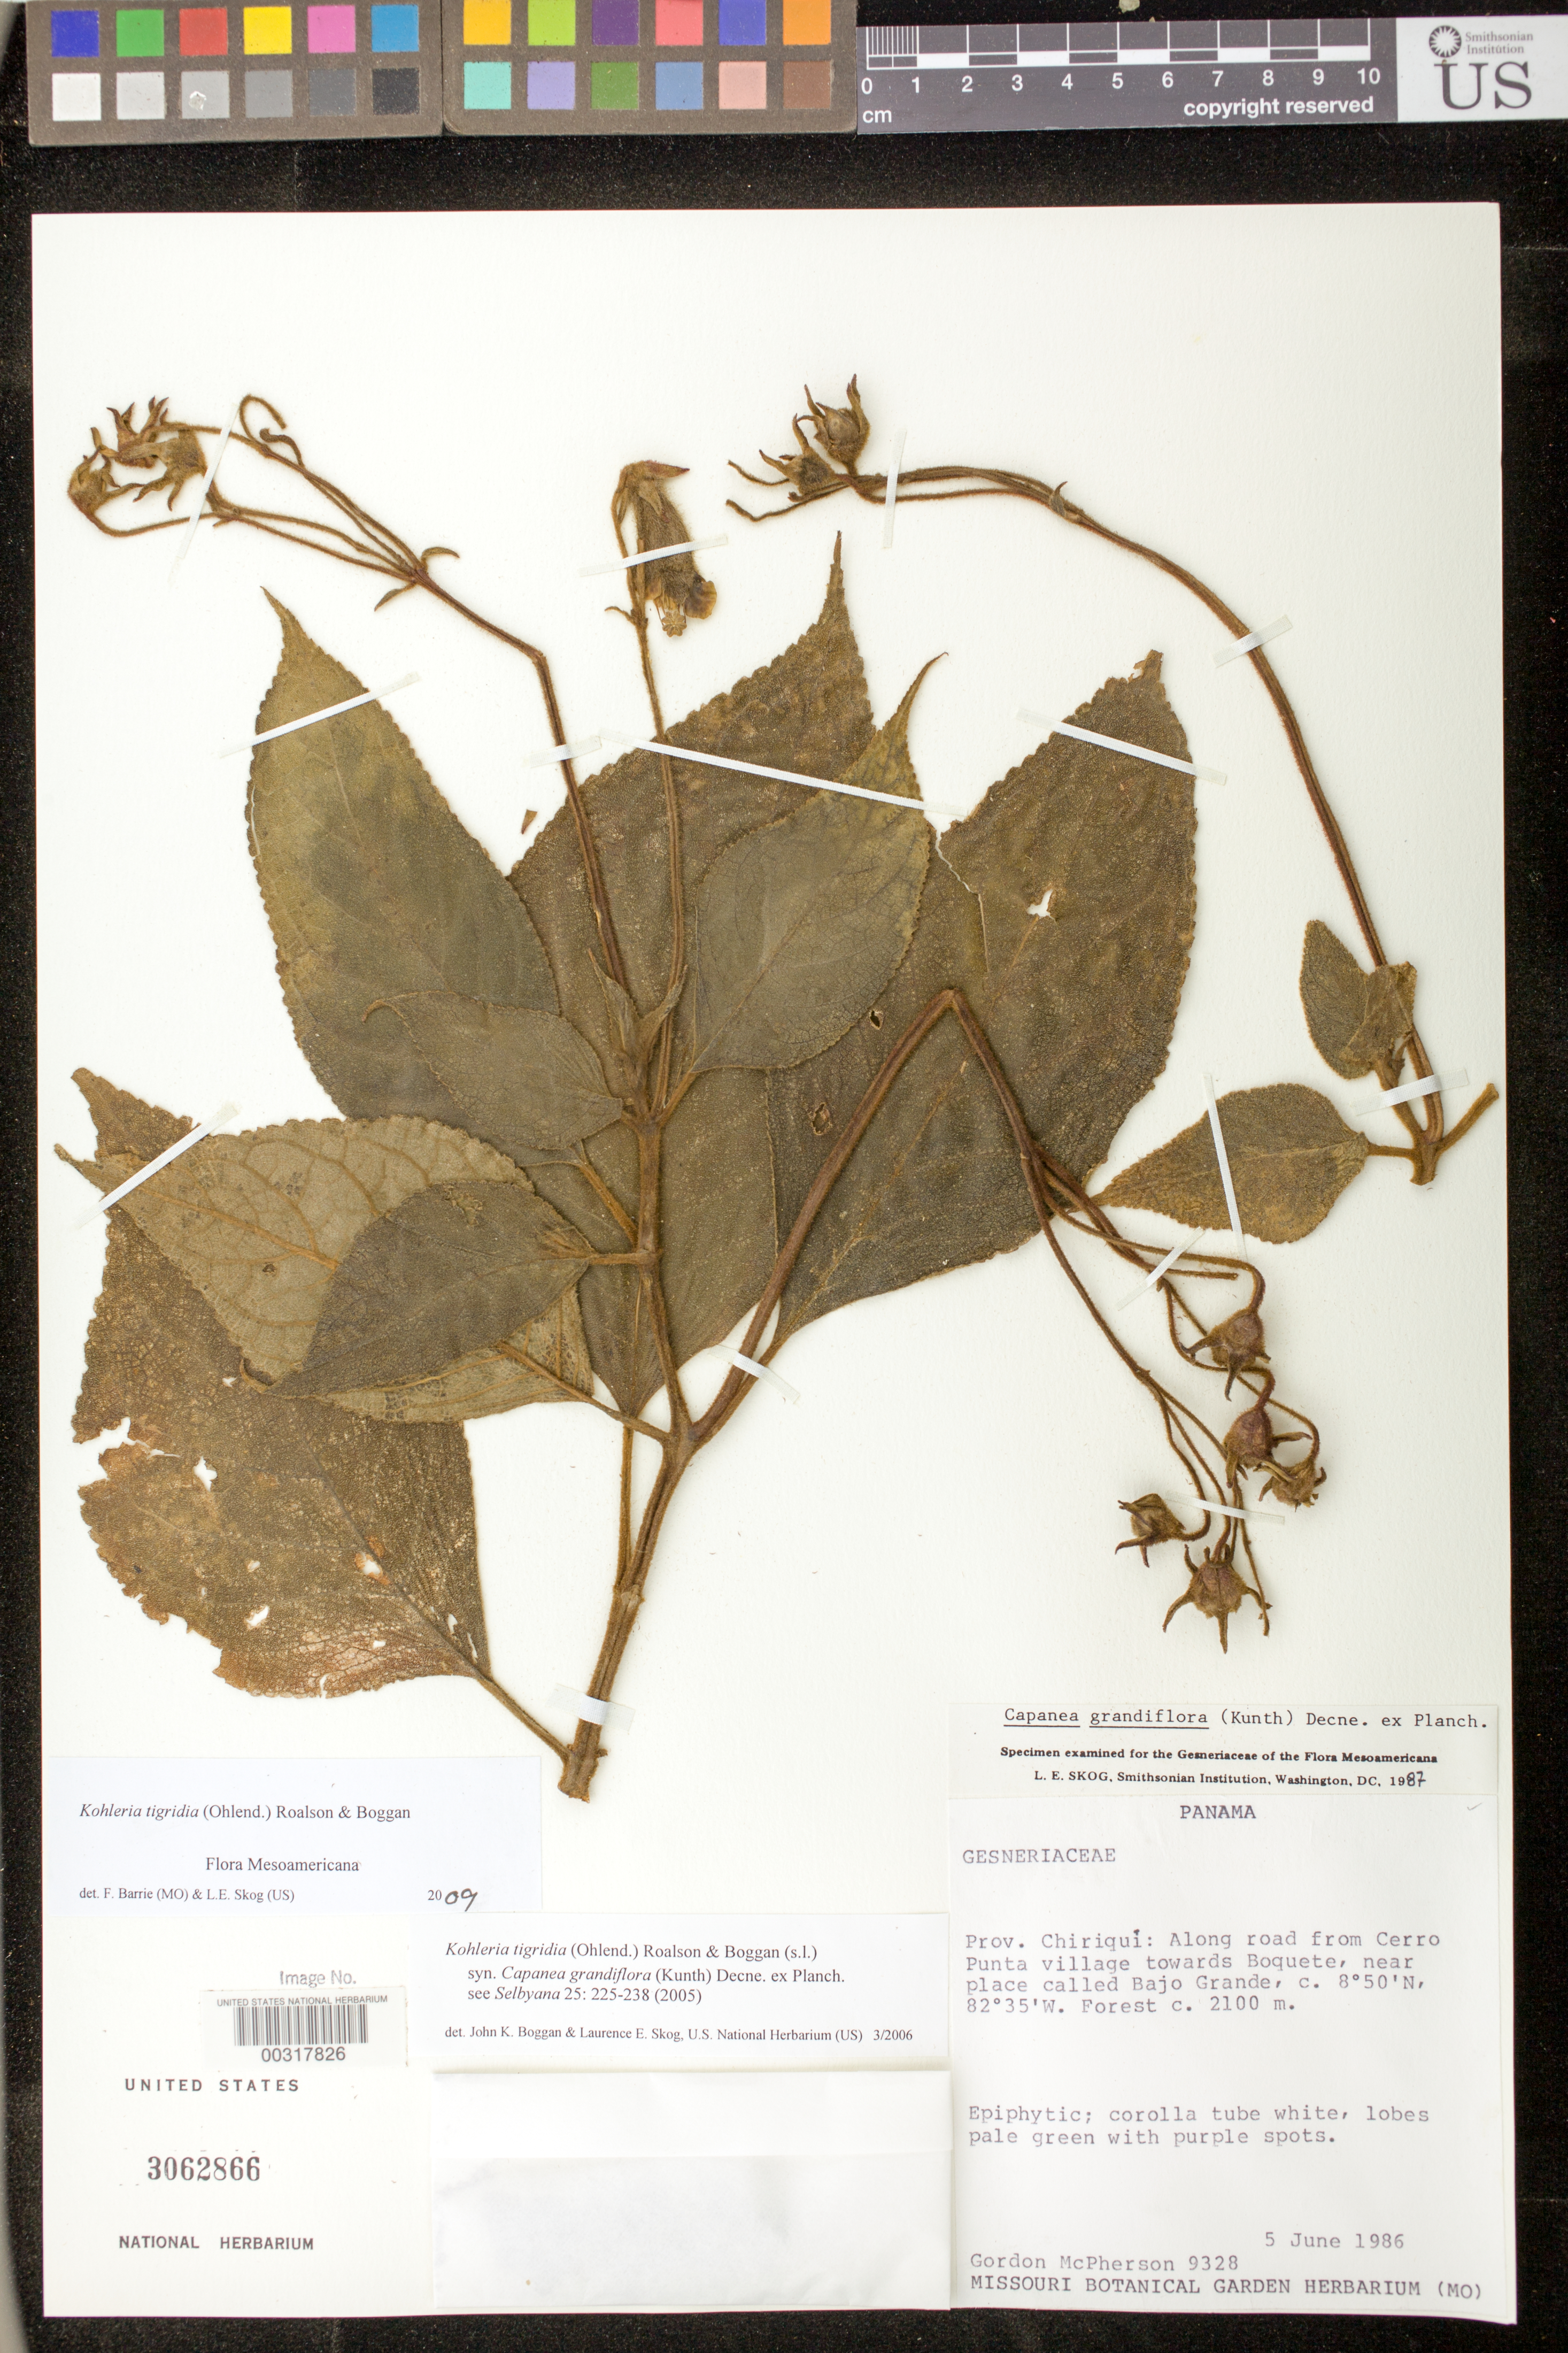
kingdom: Plantae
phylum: Tracheophyta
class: Magnoliopsida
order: Lamiales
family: Gesneriaceae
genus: Kohleria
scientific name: Kohleria tigridia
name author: (Ohlend.) Roalson & Boggan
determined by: Boggan, J. K.; Skog, L. E.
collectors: G. D. McPherson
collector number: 9328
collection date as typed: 05 Jun 1986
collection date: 1986-06-05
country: Panama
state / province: Chiriquí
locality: Along road from Cerro Punta village towards Boquete, near place called Bajo Grande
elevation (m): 2100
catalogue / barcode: US 3062866